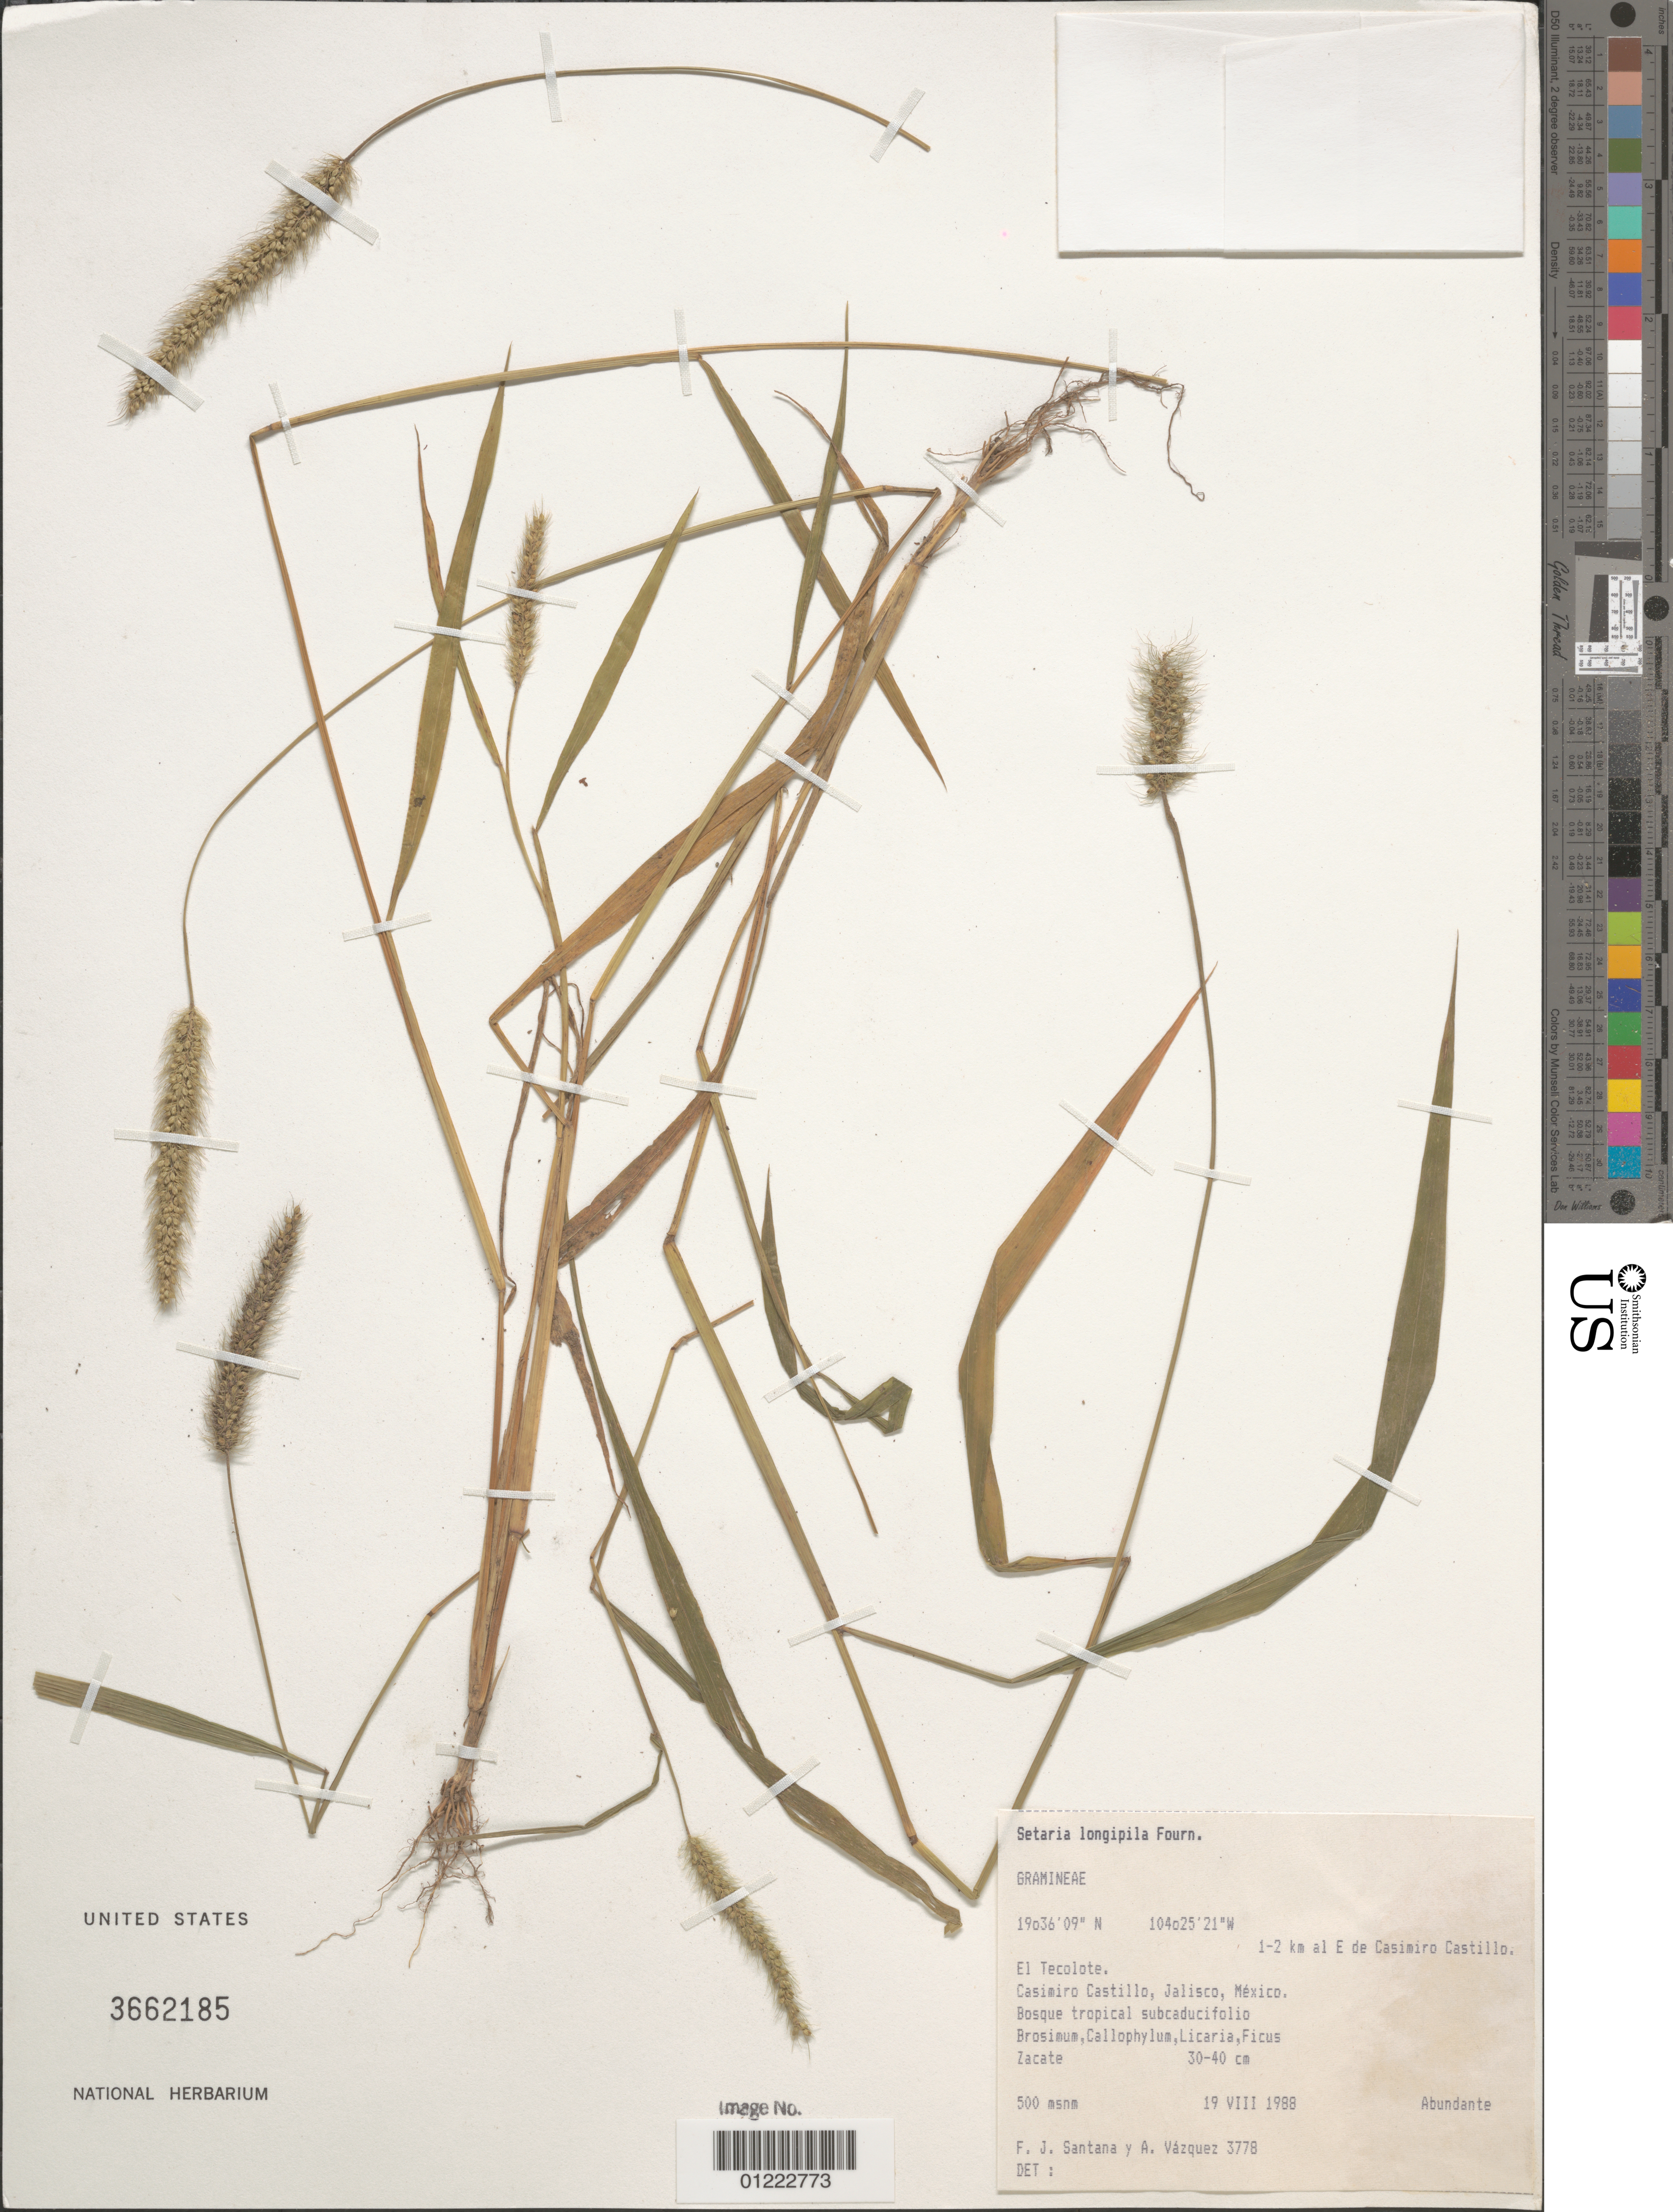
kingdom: Plantae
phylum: Tracheophyta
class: Liliopsida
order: Poales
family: Poaceae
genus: Setaria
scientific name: Setaria longipila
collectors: F. J. Santana M. & A. Vazquez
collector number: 3778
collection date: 1988-08-19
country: Mexico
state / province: Jalisco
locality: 1-2 km al E de Casimiro Castillo. El Tecolote.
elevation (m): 500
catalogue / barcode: US 3662185